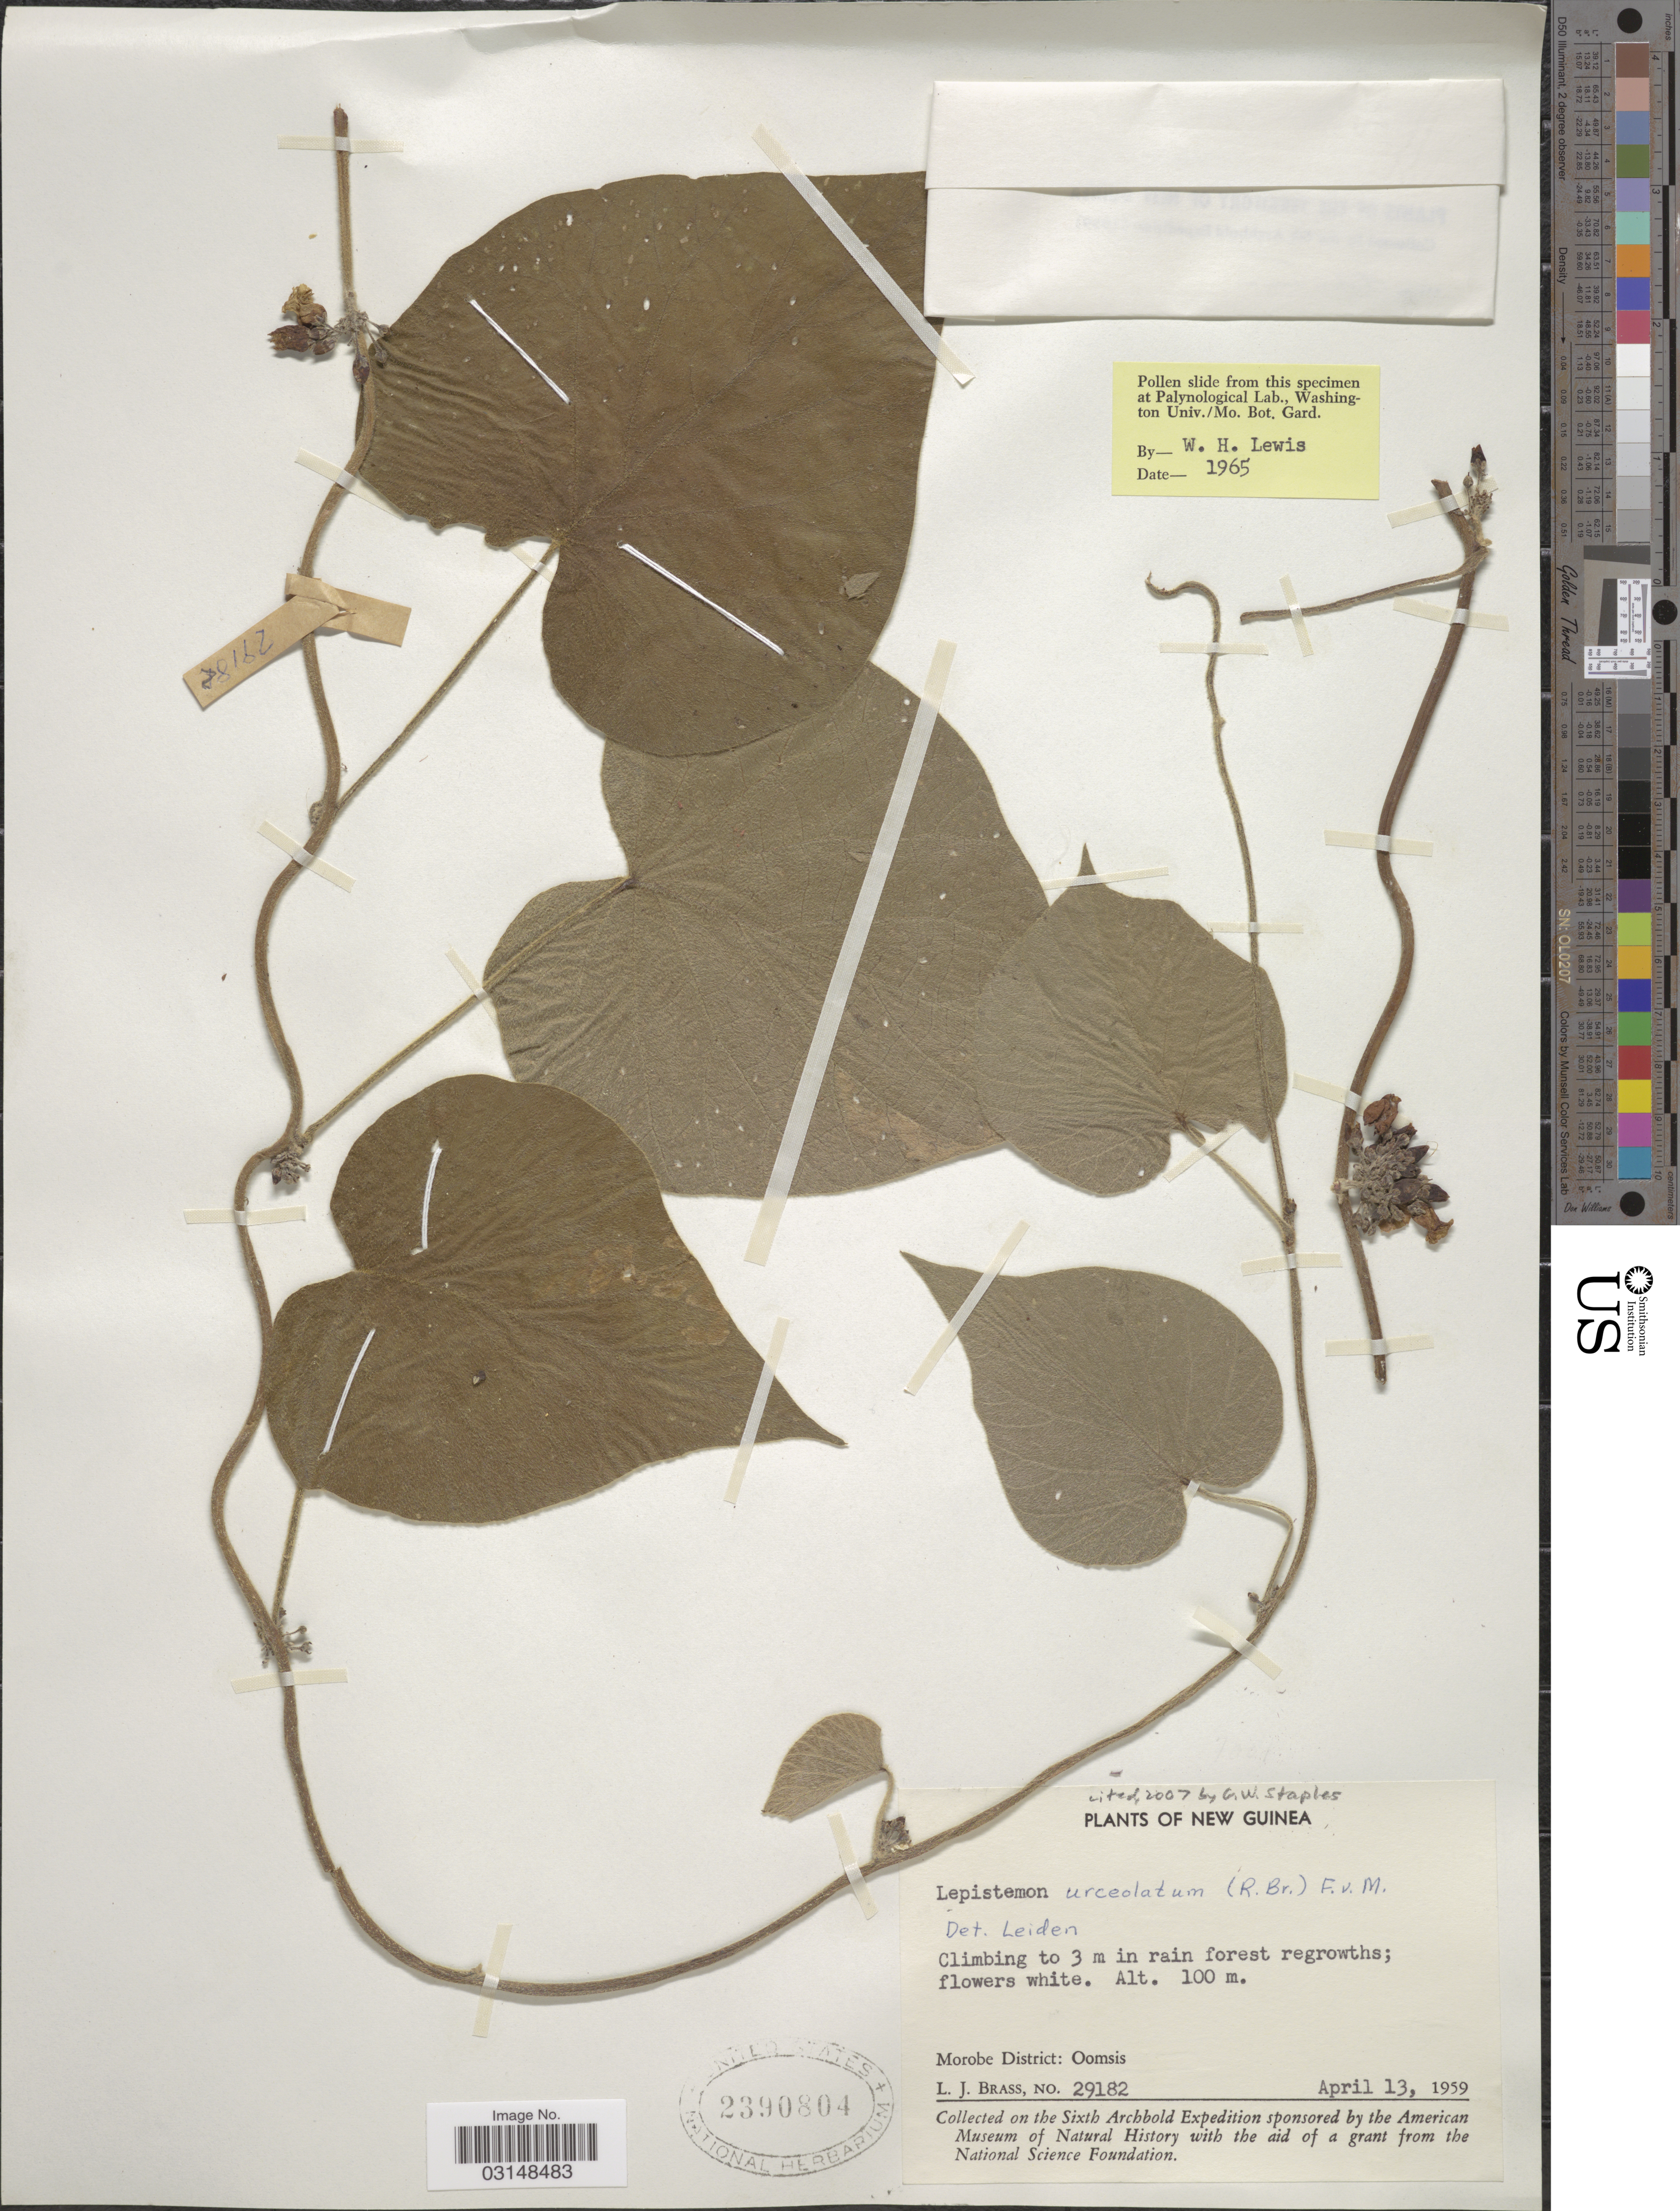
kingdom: Plantae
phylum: Tracheophyta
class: Magnoliopsida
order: Solanales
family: Convolvulaceae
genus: Lepistemon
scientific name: Lepistemon urceolatum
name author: (R. Br.) F. Muell.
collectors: L. J. Brass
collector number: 29182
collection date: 1959-04-13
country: Papua New Guinea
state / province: Morobe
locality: New Guinea, Morobe District: Oomsis.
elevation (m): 100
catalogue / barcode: US 2390804